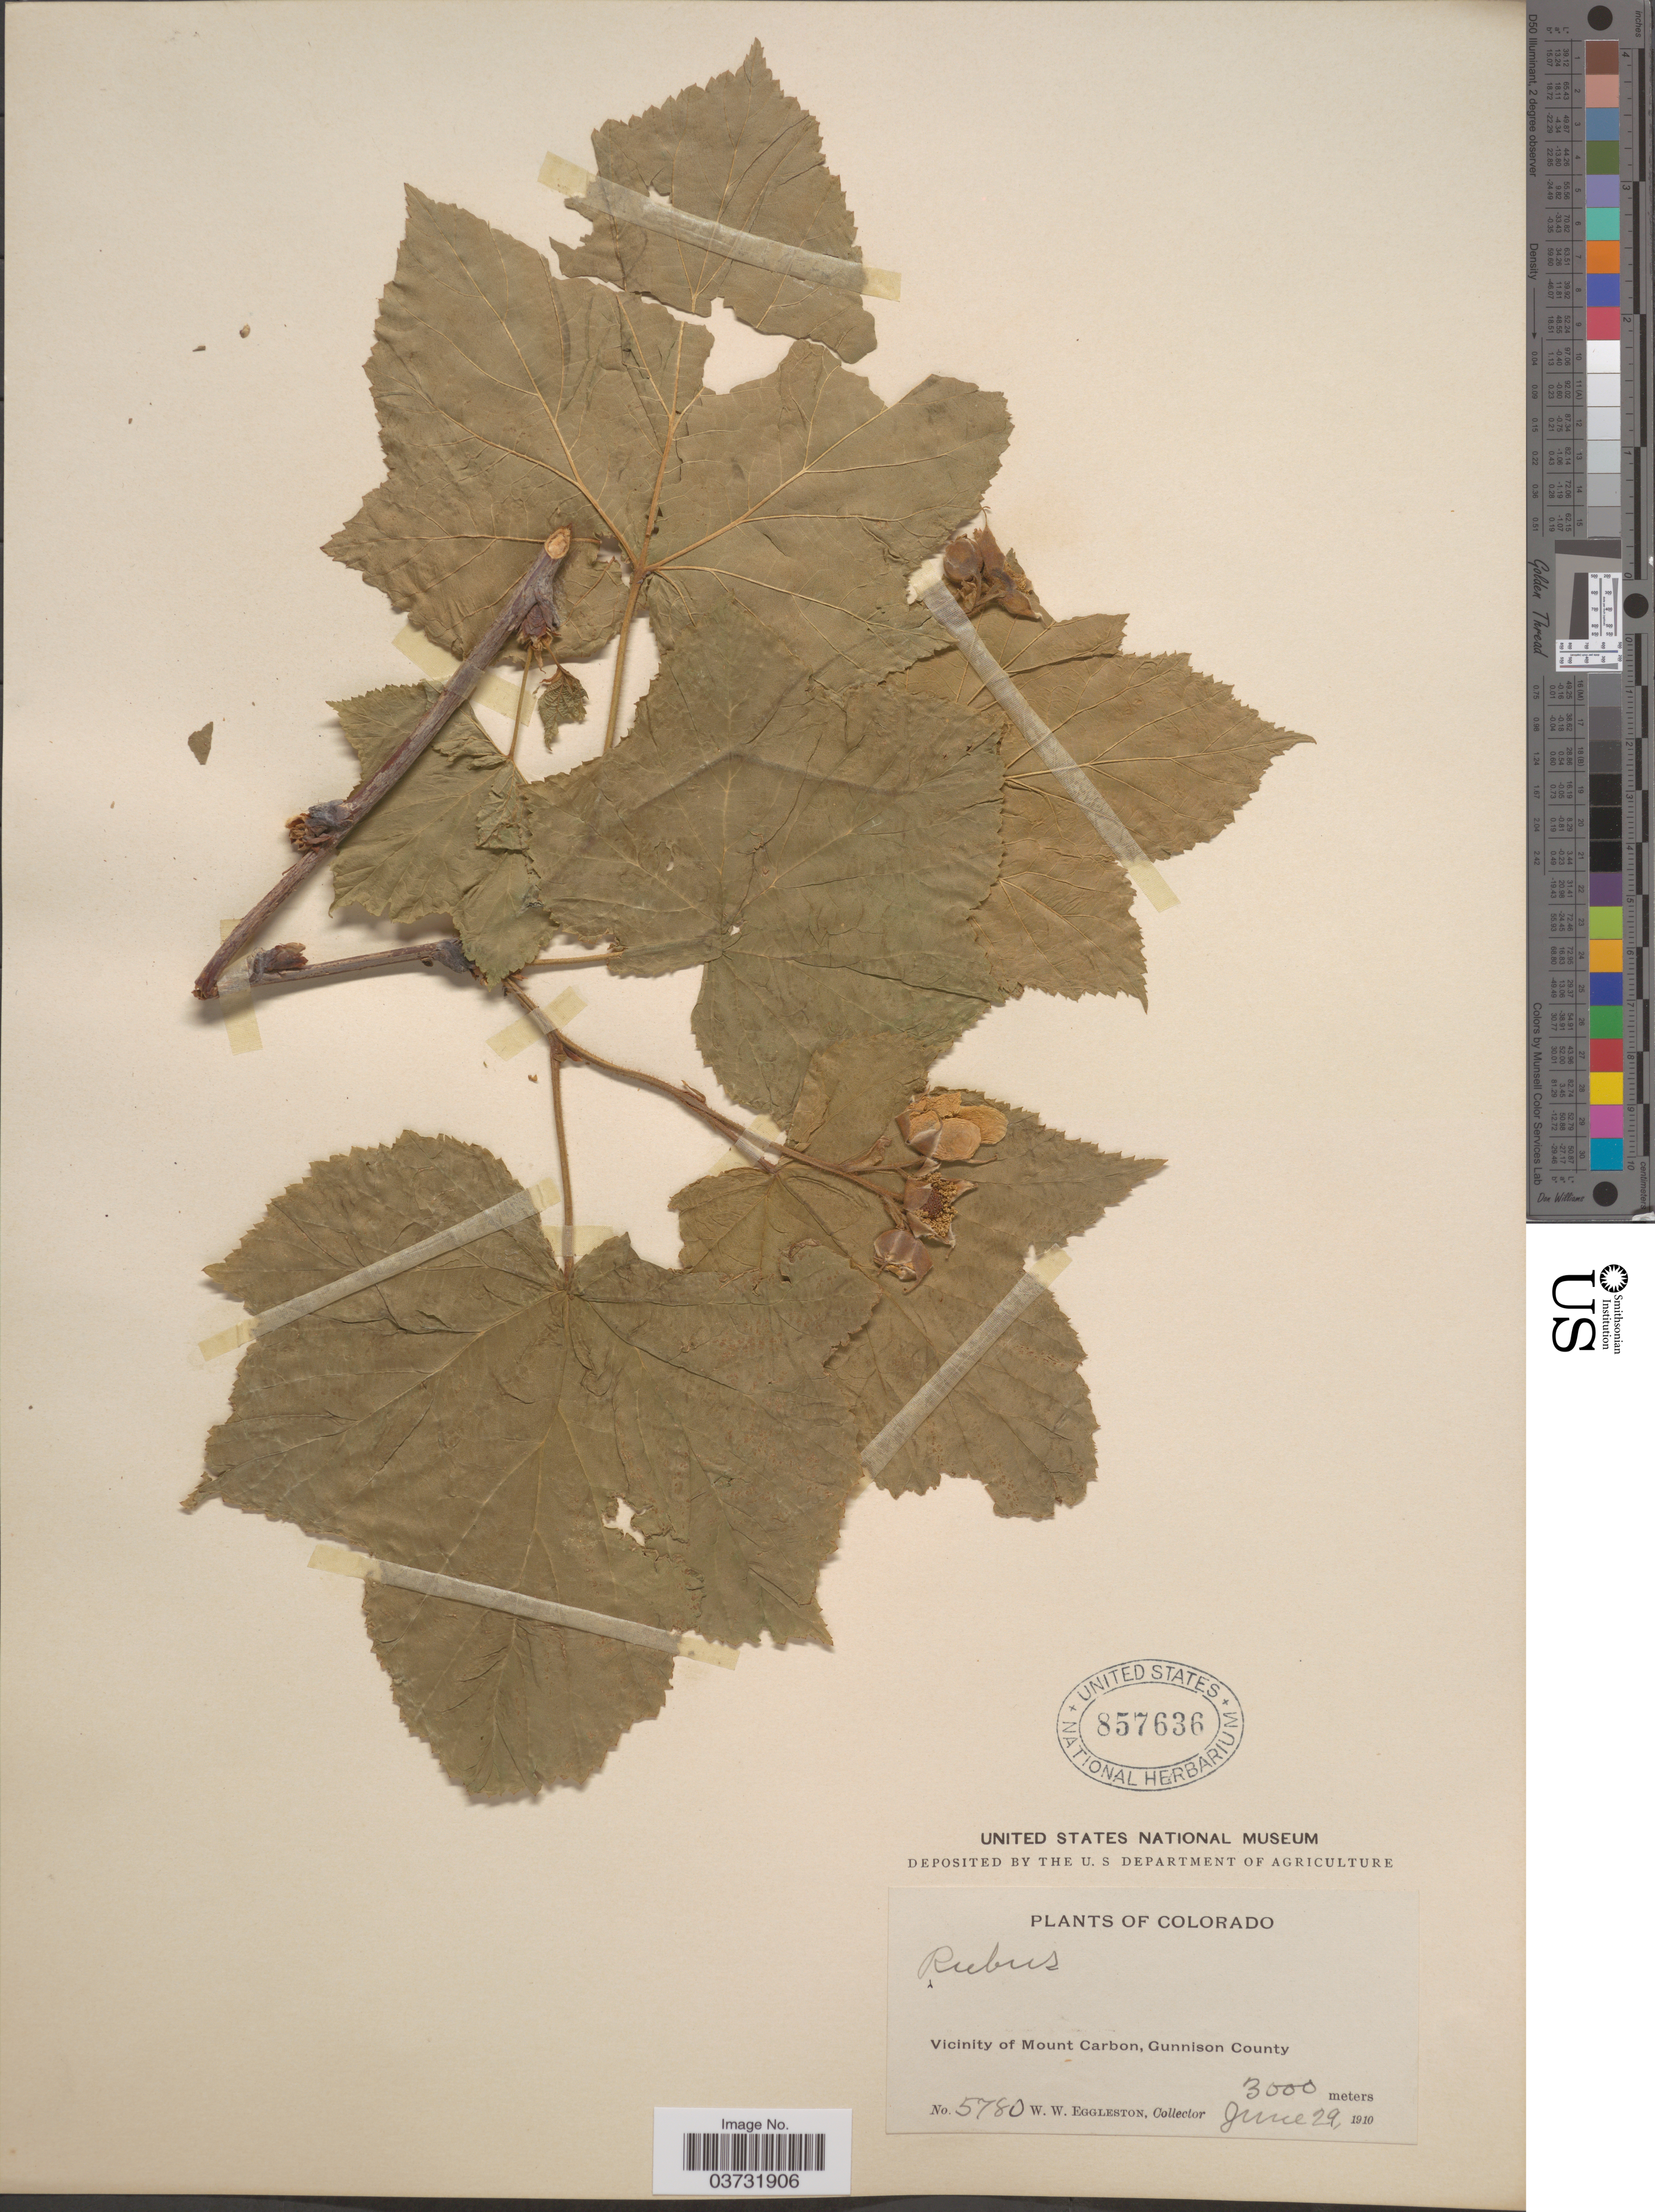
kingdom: Plantae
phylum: Tracheophyta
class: Magnoliopsida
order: Rosales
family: Rosaceae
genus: Rubus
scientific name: Rubus parviflorus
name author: Nutt.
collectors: W. W. Eggleston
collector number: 5780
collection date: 1910-06-29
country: United States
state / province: Colorado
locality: Vicinity of Mount Carbon, Gunnison County.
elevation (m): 3000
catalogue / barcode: US 857636